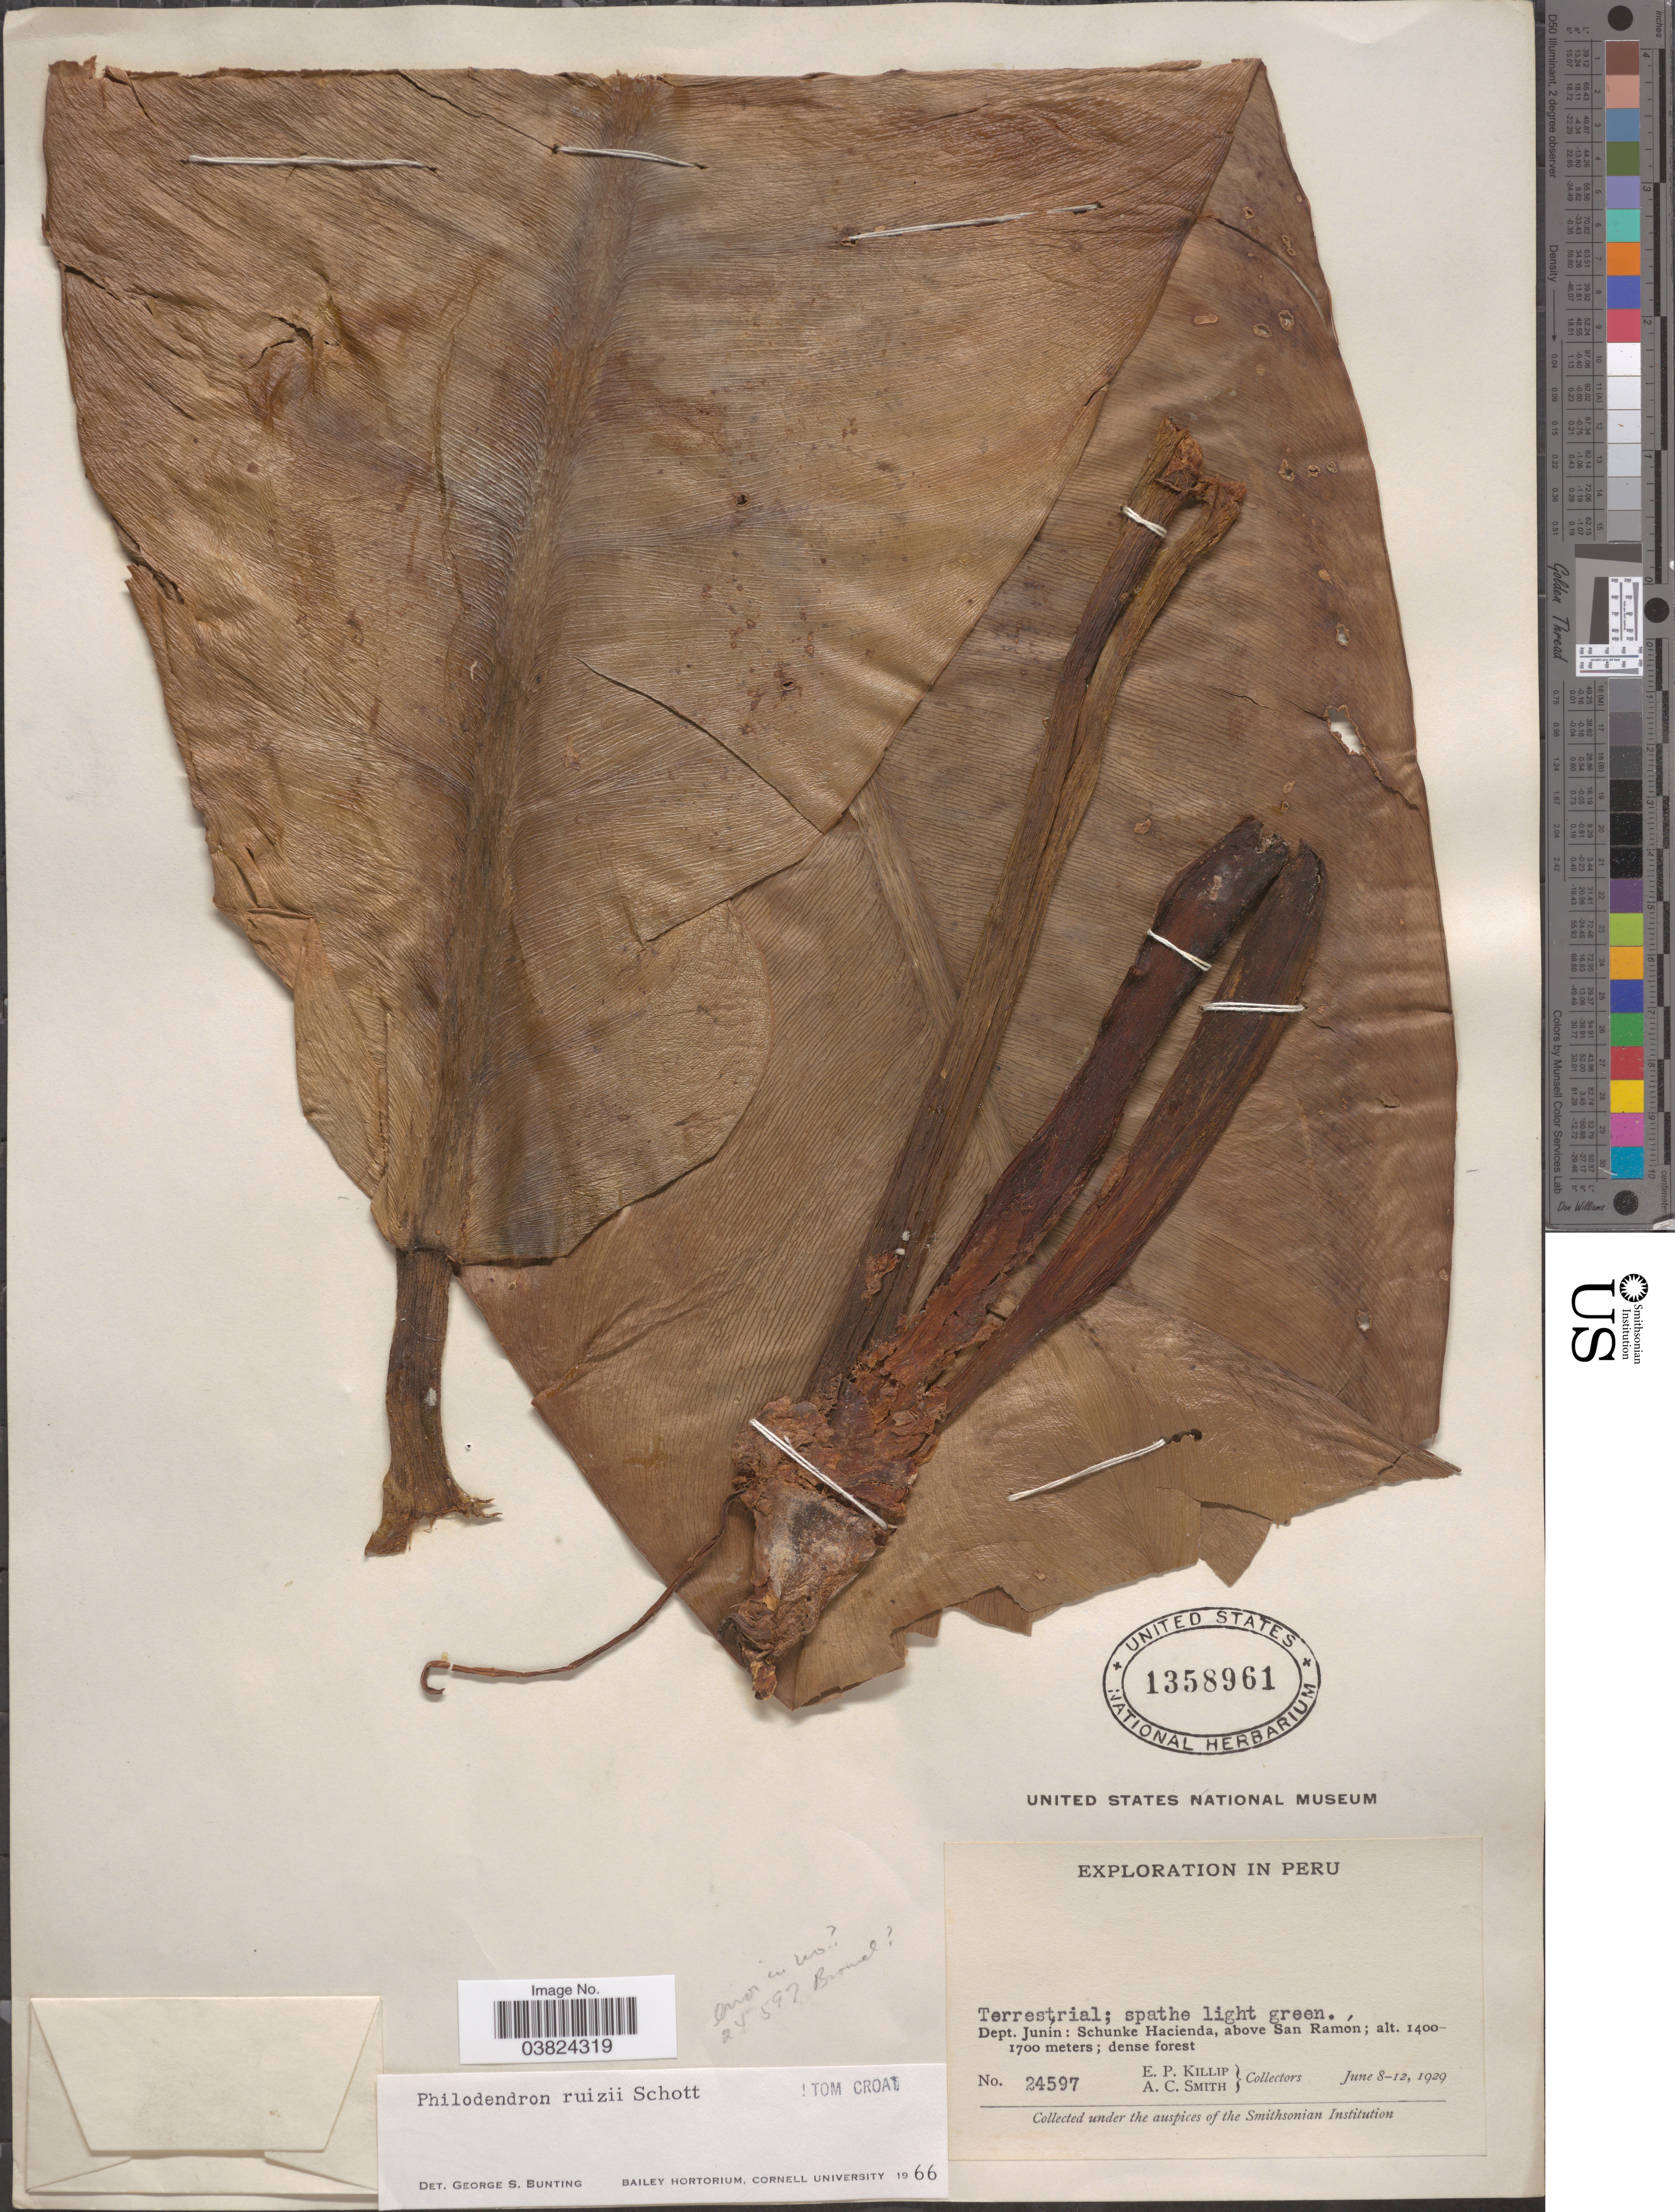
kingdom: Plantae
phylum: Tracheophyta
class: Liliopsida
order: Alismatales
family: Araceae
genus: Philodendron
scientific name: Philodendron ruizii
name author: Schott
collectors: E. P. Killip & A. C. Smith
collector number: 24597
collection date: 1929-06-08/1929-06-12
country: Peru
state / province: Junín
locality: Dept. Junín: Schunke Hacienda, above San Ramón.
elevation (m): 1400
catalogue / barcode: US 1358961